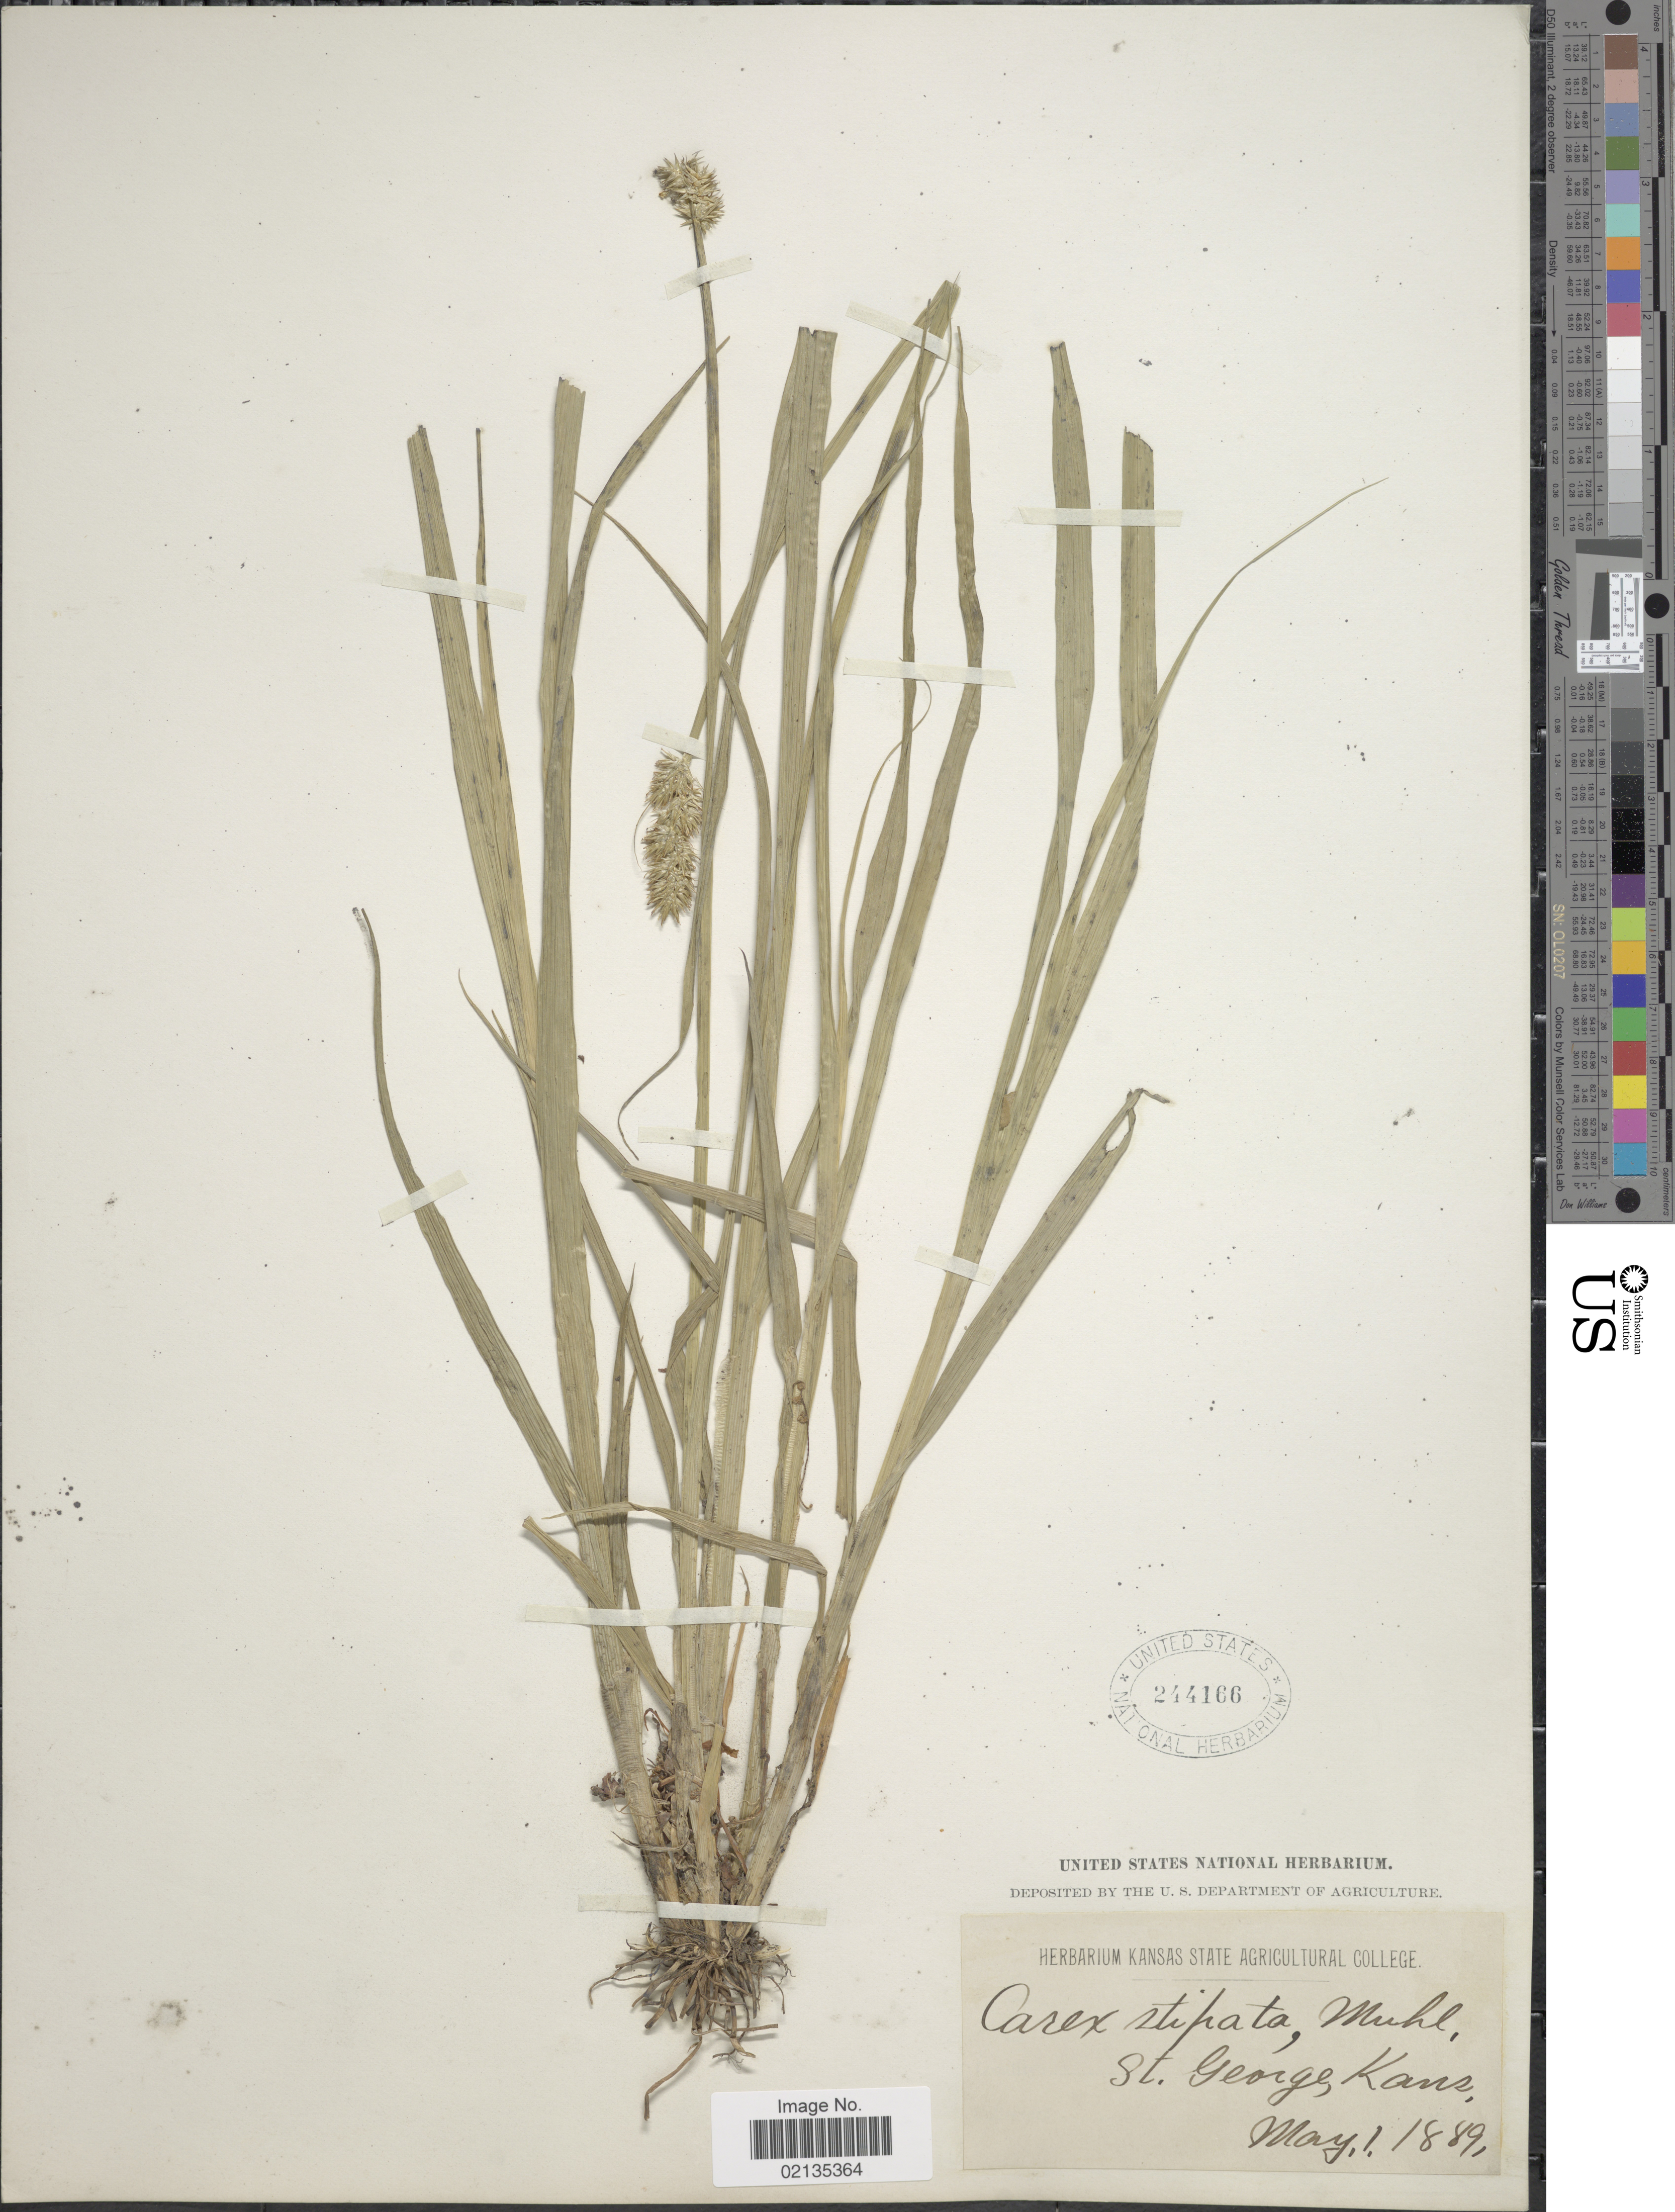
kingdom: Plantae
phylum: Tracheophyta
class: Liliopsida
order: Poales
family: Cyperaceae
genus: Carex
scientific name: Carex stipata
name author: Muhl. ex Willd.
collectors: ex herb. Kansas State Agricultural College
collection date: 1889-05-01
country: United States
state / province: Kansas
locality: St. George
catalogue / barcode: US 244166